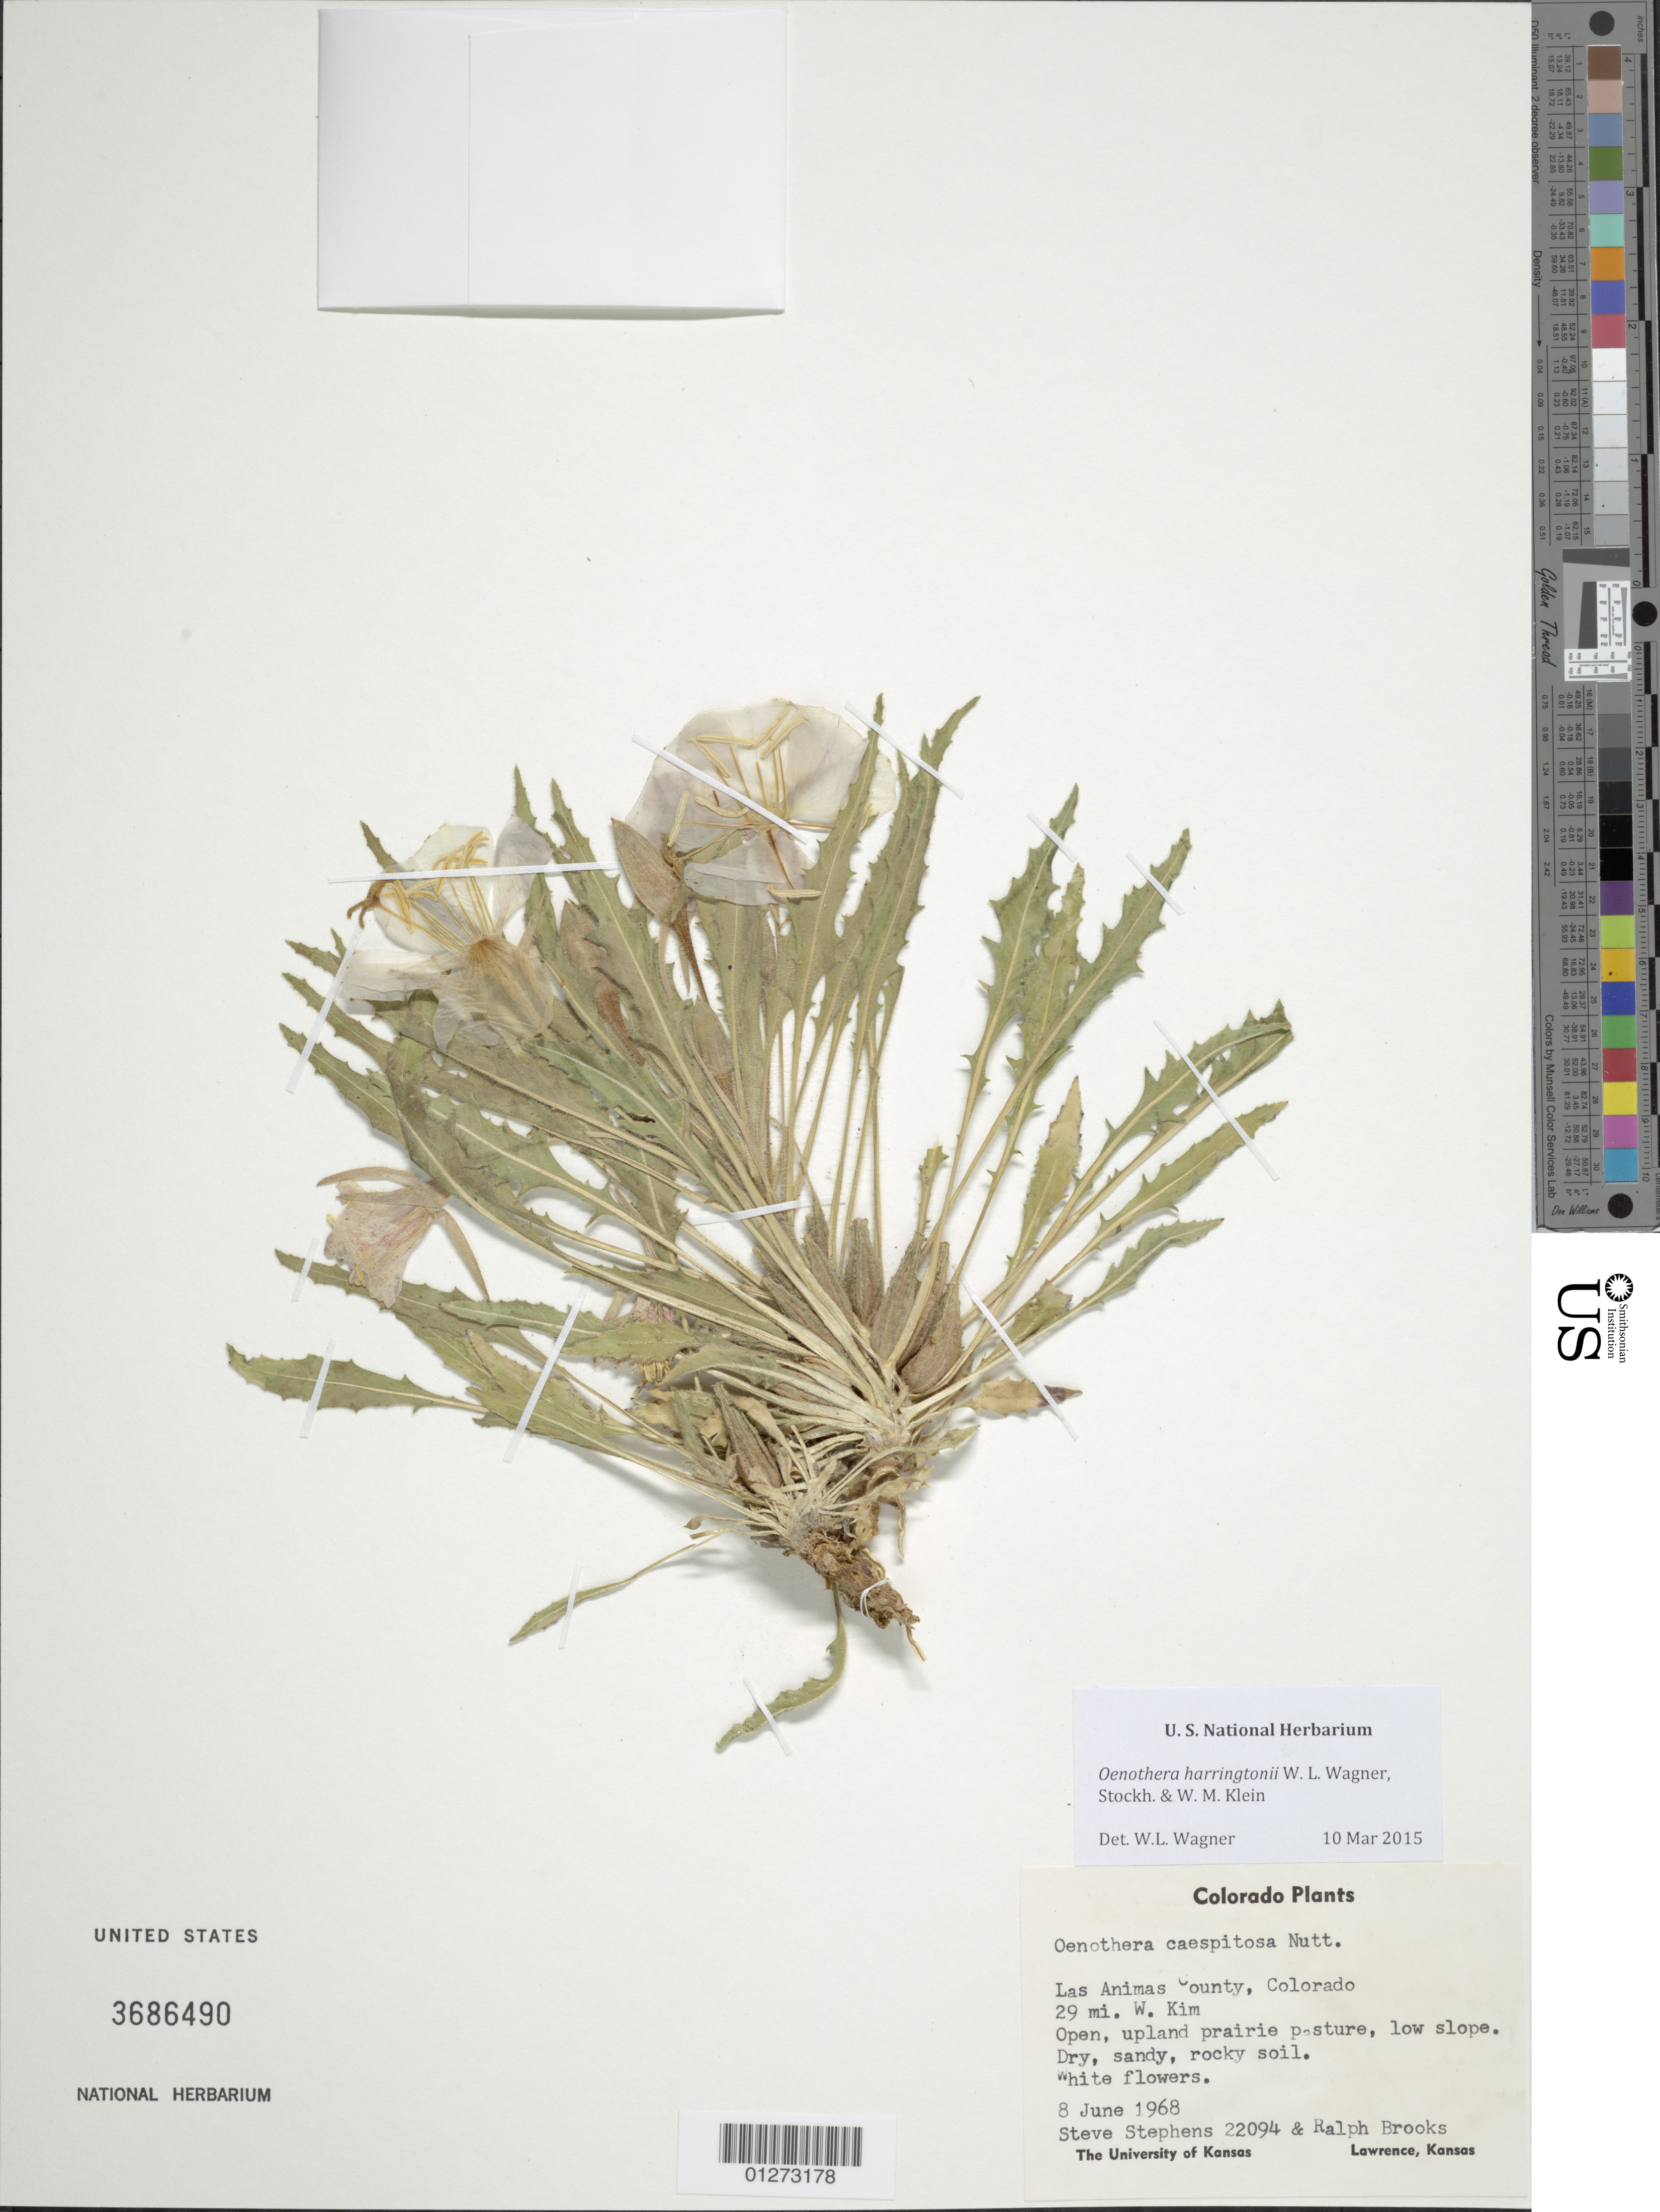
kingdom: Plantae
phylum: Tracheophyta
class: Magnoliopsida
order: Myrtales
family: Onagraceae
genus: Oenothera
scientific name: Oenothera harringtonii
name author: W.L. Wagner et al.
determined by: Wagner, W. L., (BOT), Smithsonian Institution - National Museum of Natural History (UNITED STATES)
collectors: S. Stephens & R. E. Brooks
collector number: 22094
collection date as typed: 8 June 1968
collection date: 1968-06-08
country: United States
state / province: Colorado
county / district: Las Animas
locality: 29 mi W Kim, low slope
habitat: Open, upland prairie pasture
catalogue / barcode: US 3686490